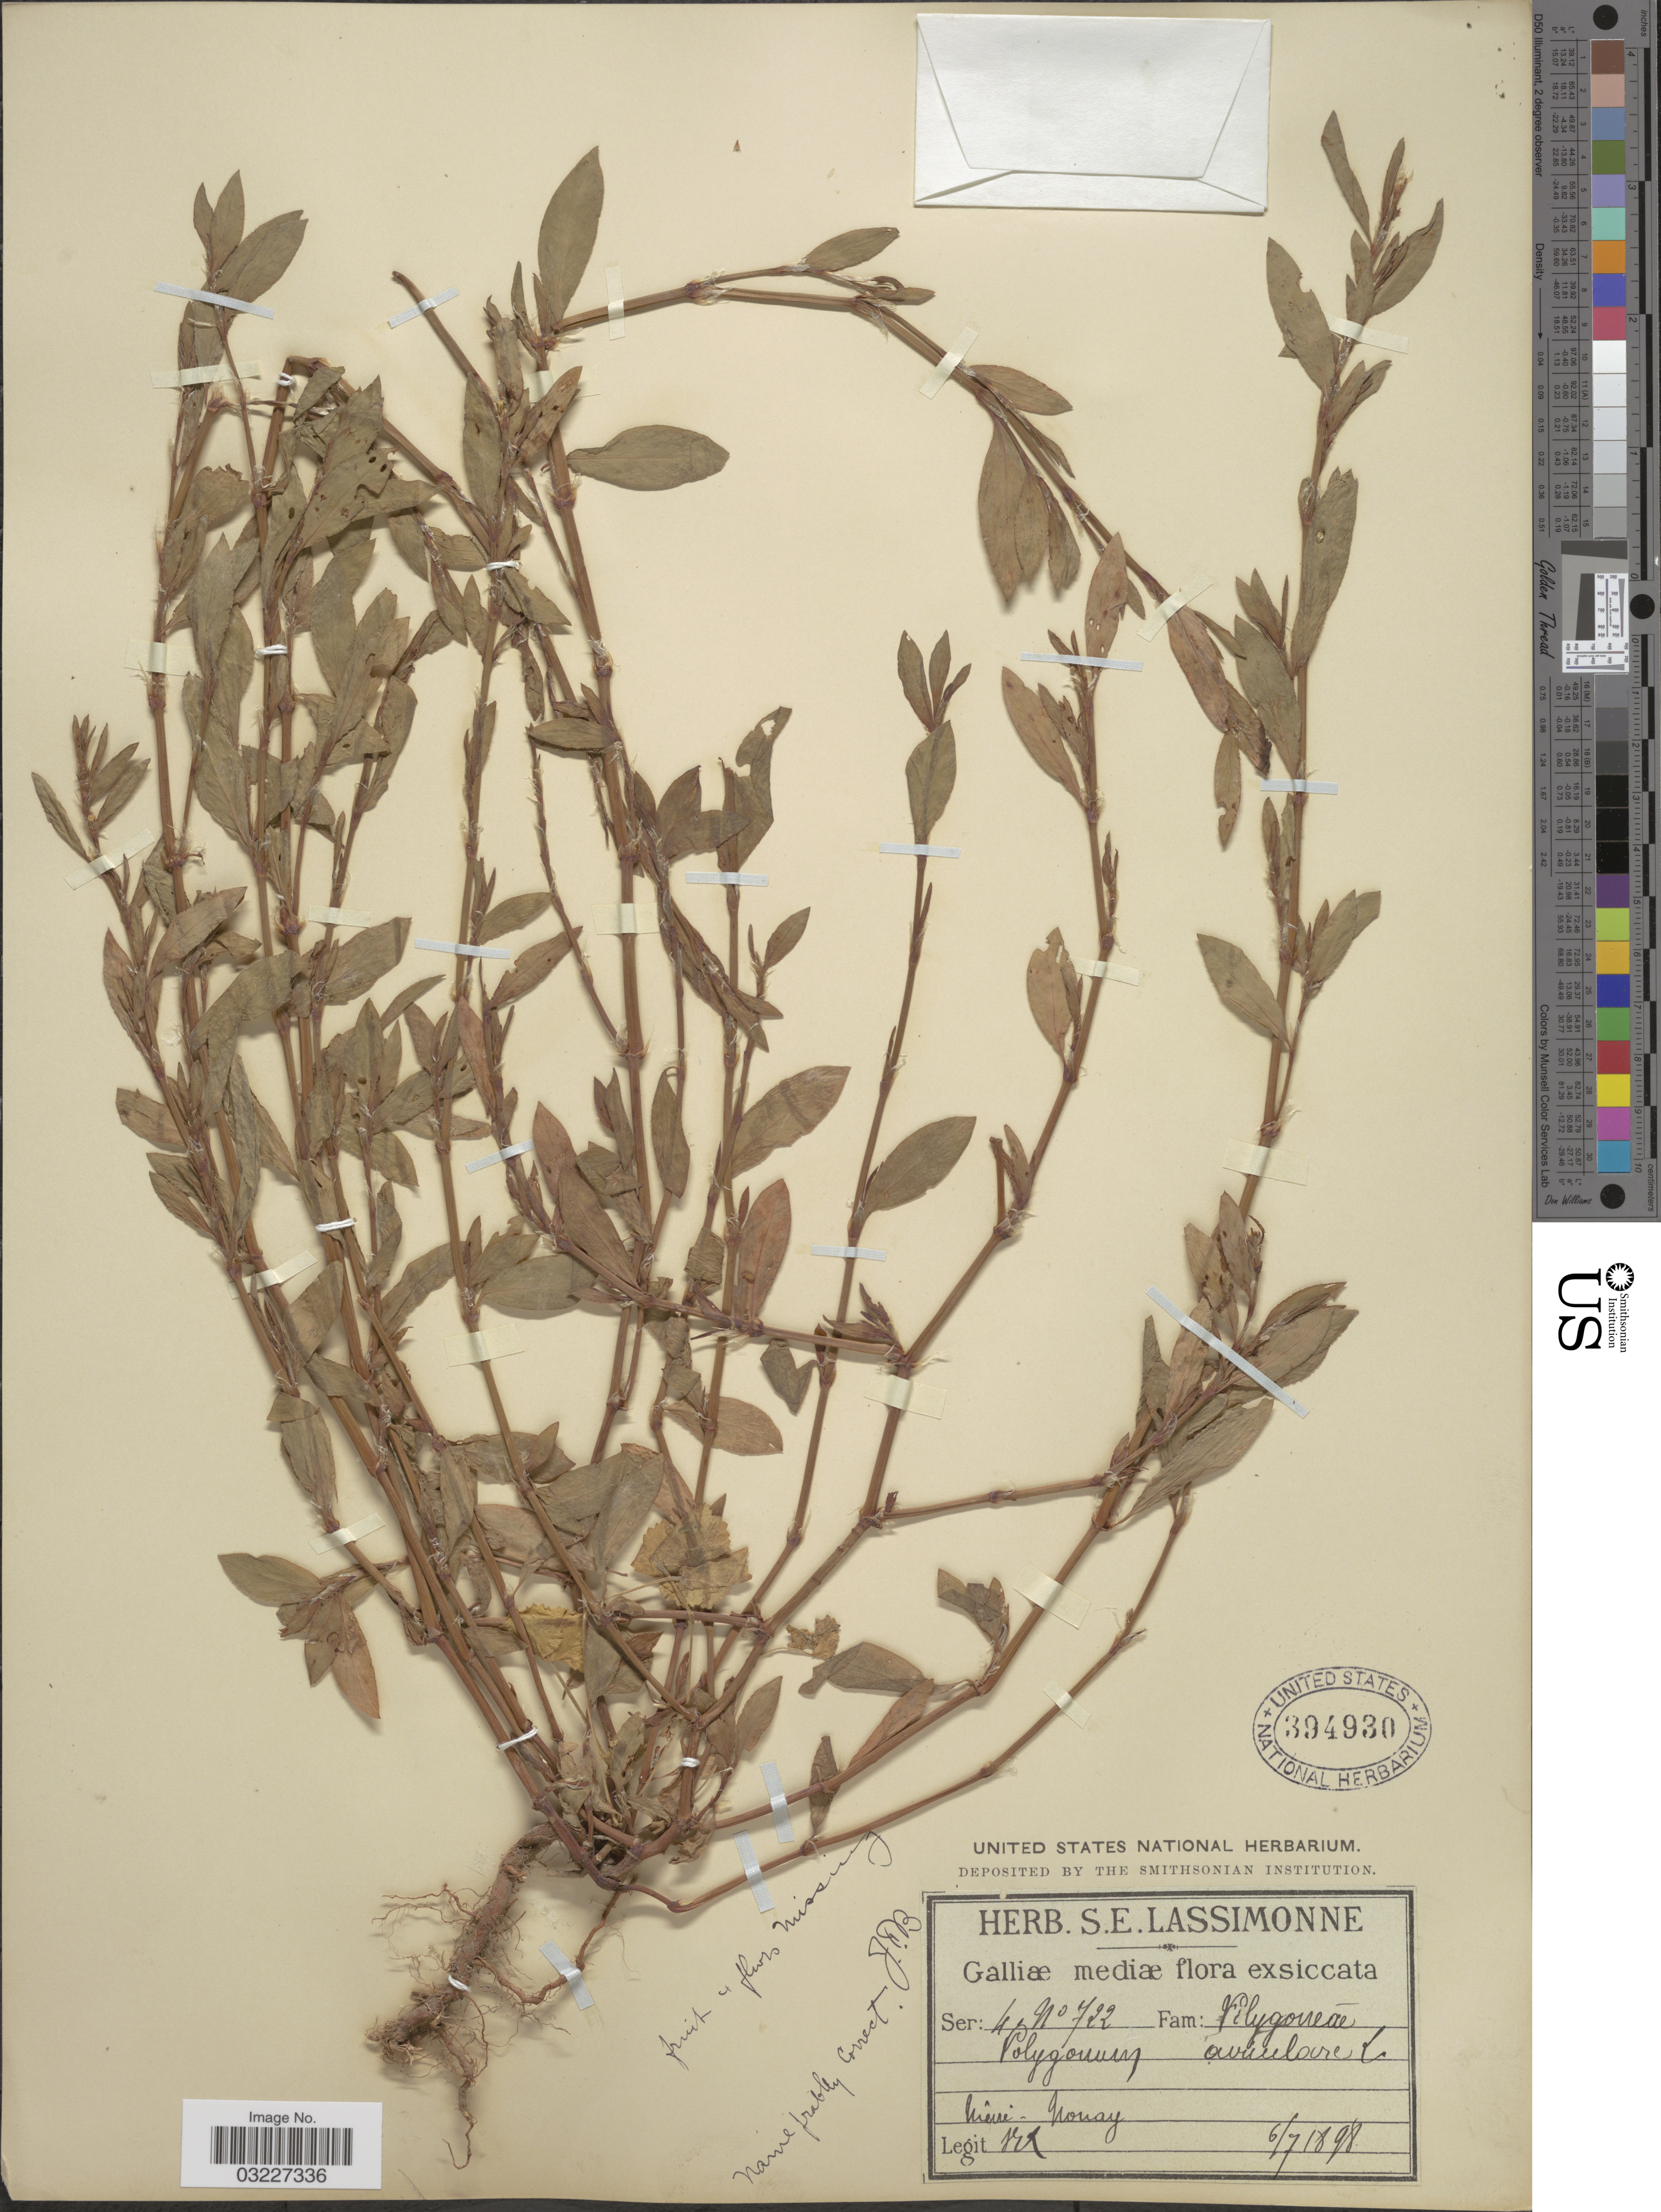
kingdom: Plantae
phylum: Tracheophyta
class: Magnoliopsida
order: Caryophyllales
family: Polygonaceae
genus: Polygonum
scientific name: Polygonum aviculare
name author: L.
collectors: S. Lassimonne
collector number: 722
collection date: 1898-07-06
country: France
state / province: Bourgogne-Franche-Comté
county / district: Nièvre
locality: Galliæ mediæ [Central France]. Nièvre - Nonay.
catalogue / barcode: US 394930